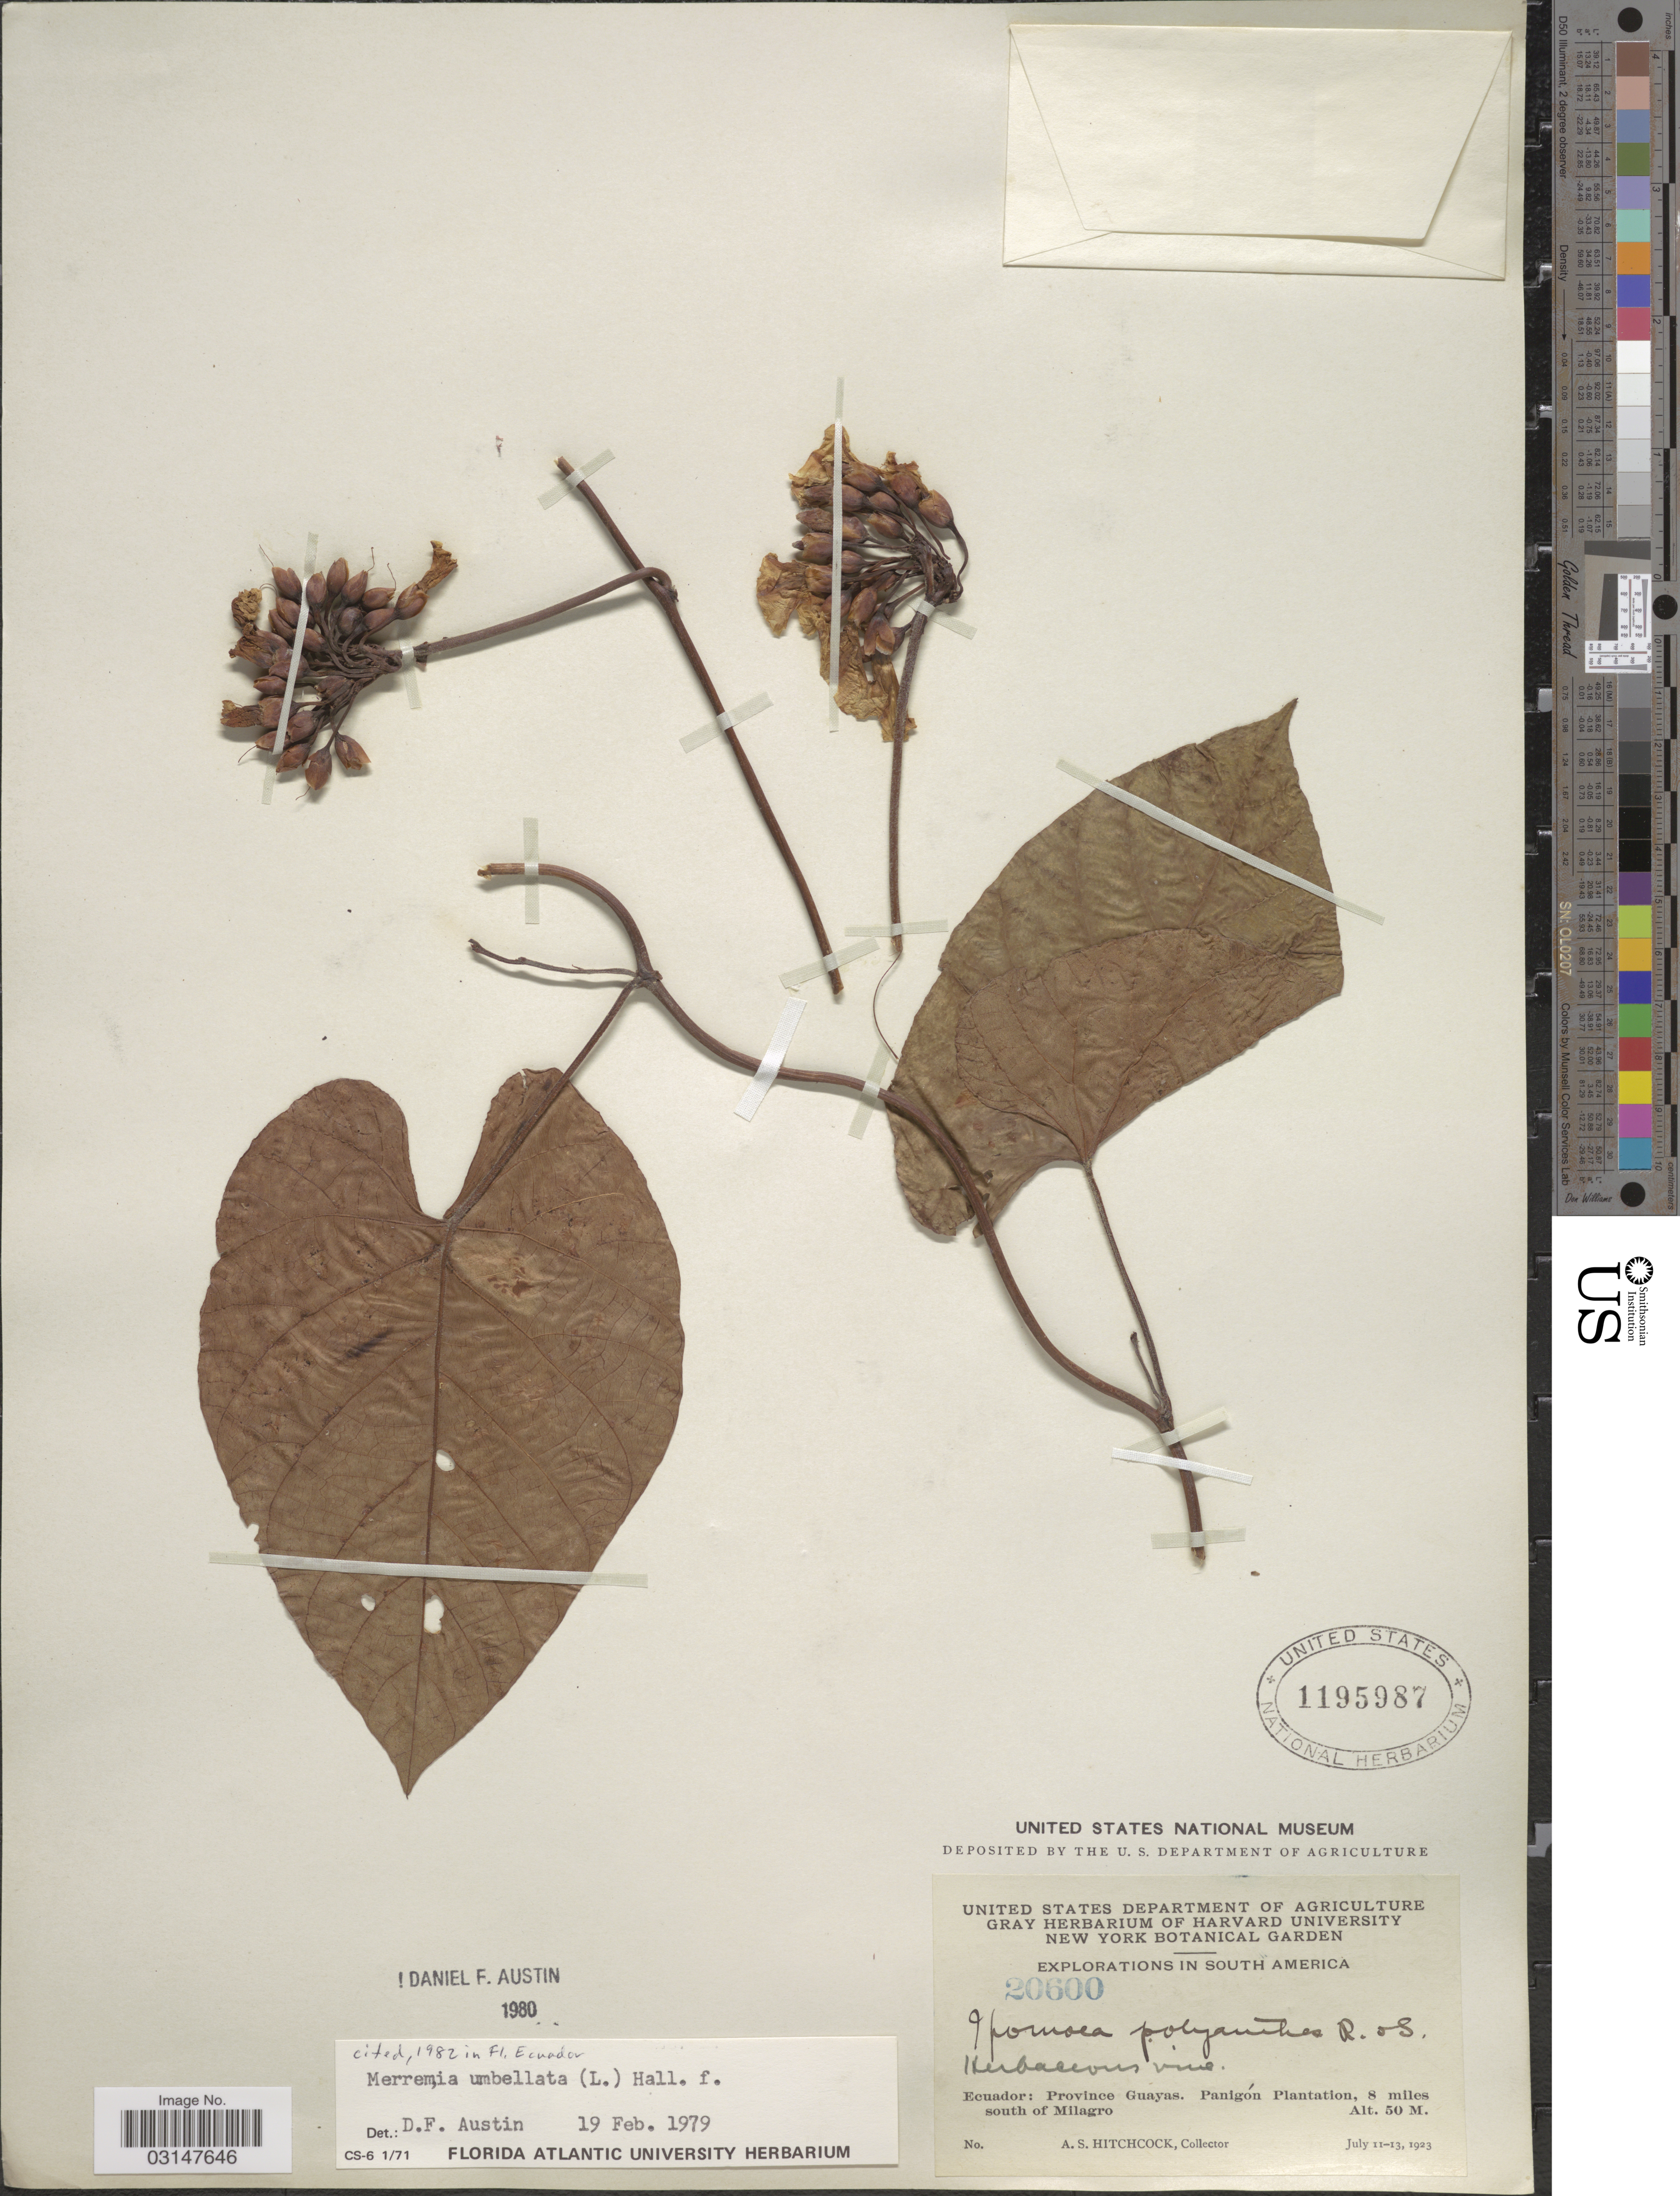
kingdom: Plantae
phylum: Tracheophyta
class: Magnoliopsida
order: Solanales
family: Convolvulaceae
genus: Camonea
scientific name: Camonea umbellata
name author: (L.) A. R. Simões & Staples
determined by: Strong, Mark T., (BOT), Smithsonian Institution - National Museum of Natural History (UNITED STATES)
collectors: A. S. Hitchcock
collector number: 20600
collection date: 1923-07-11/1923-07-13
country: Ecuador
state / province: Guayas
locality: Panigón Plantation, 8 miles south of Milagro.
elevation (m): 50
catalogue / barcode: US 1195987